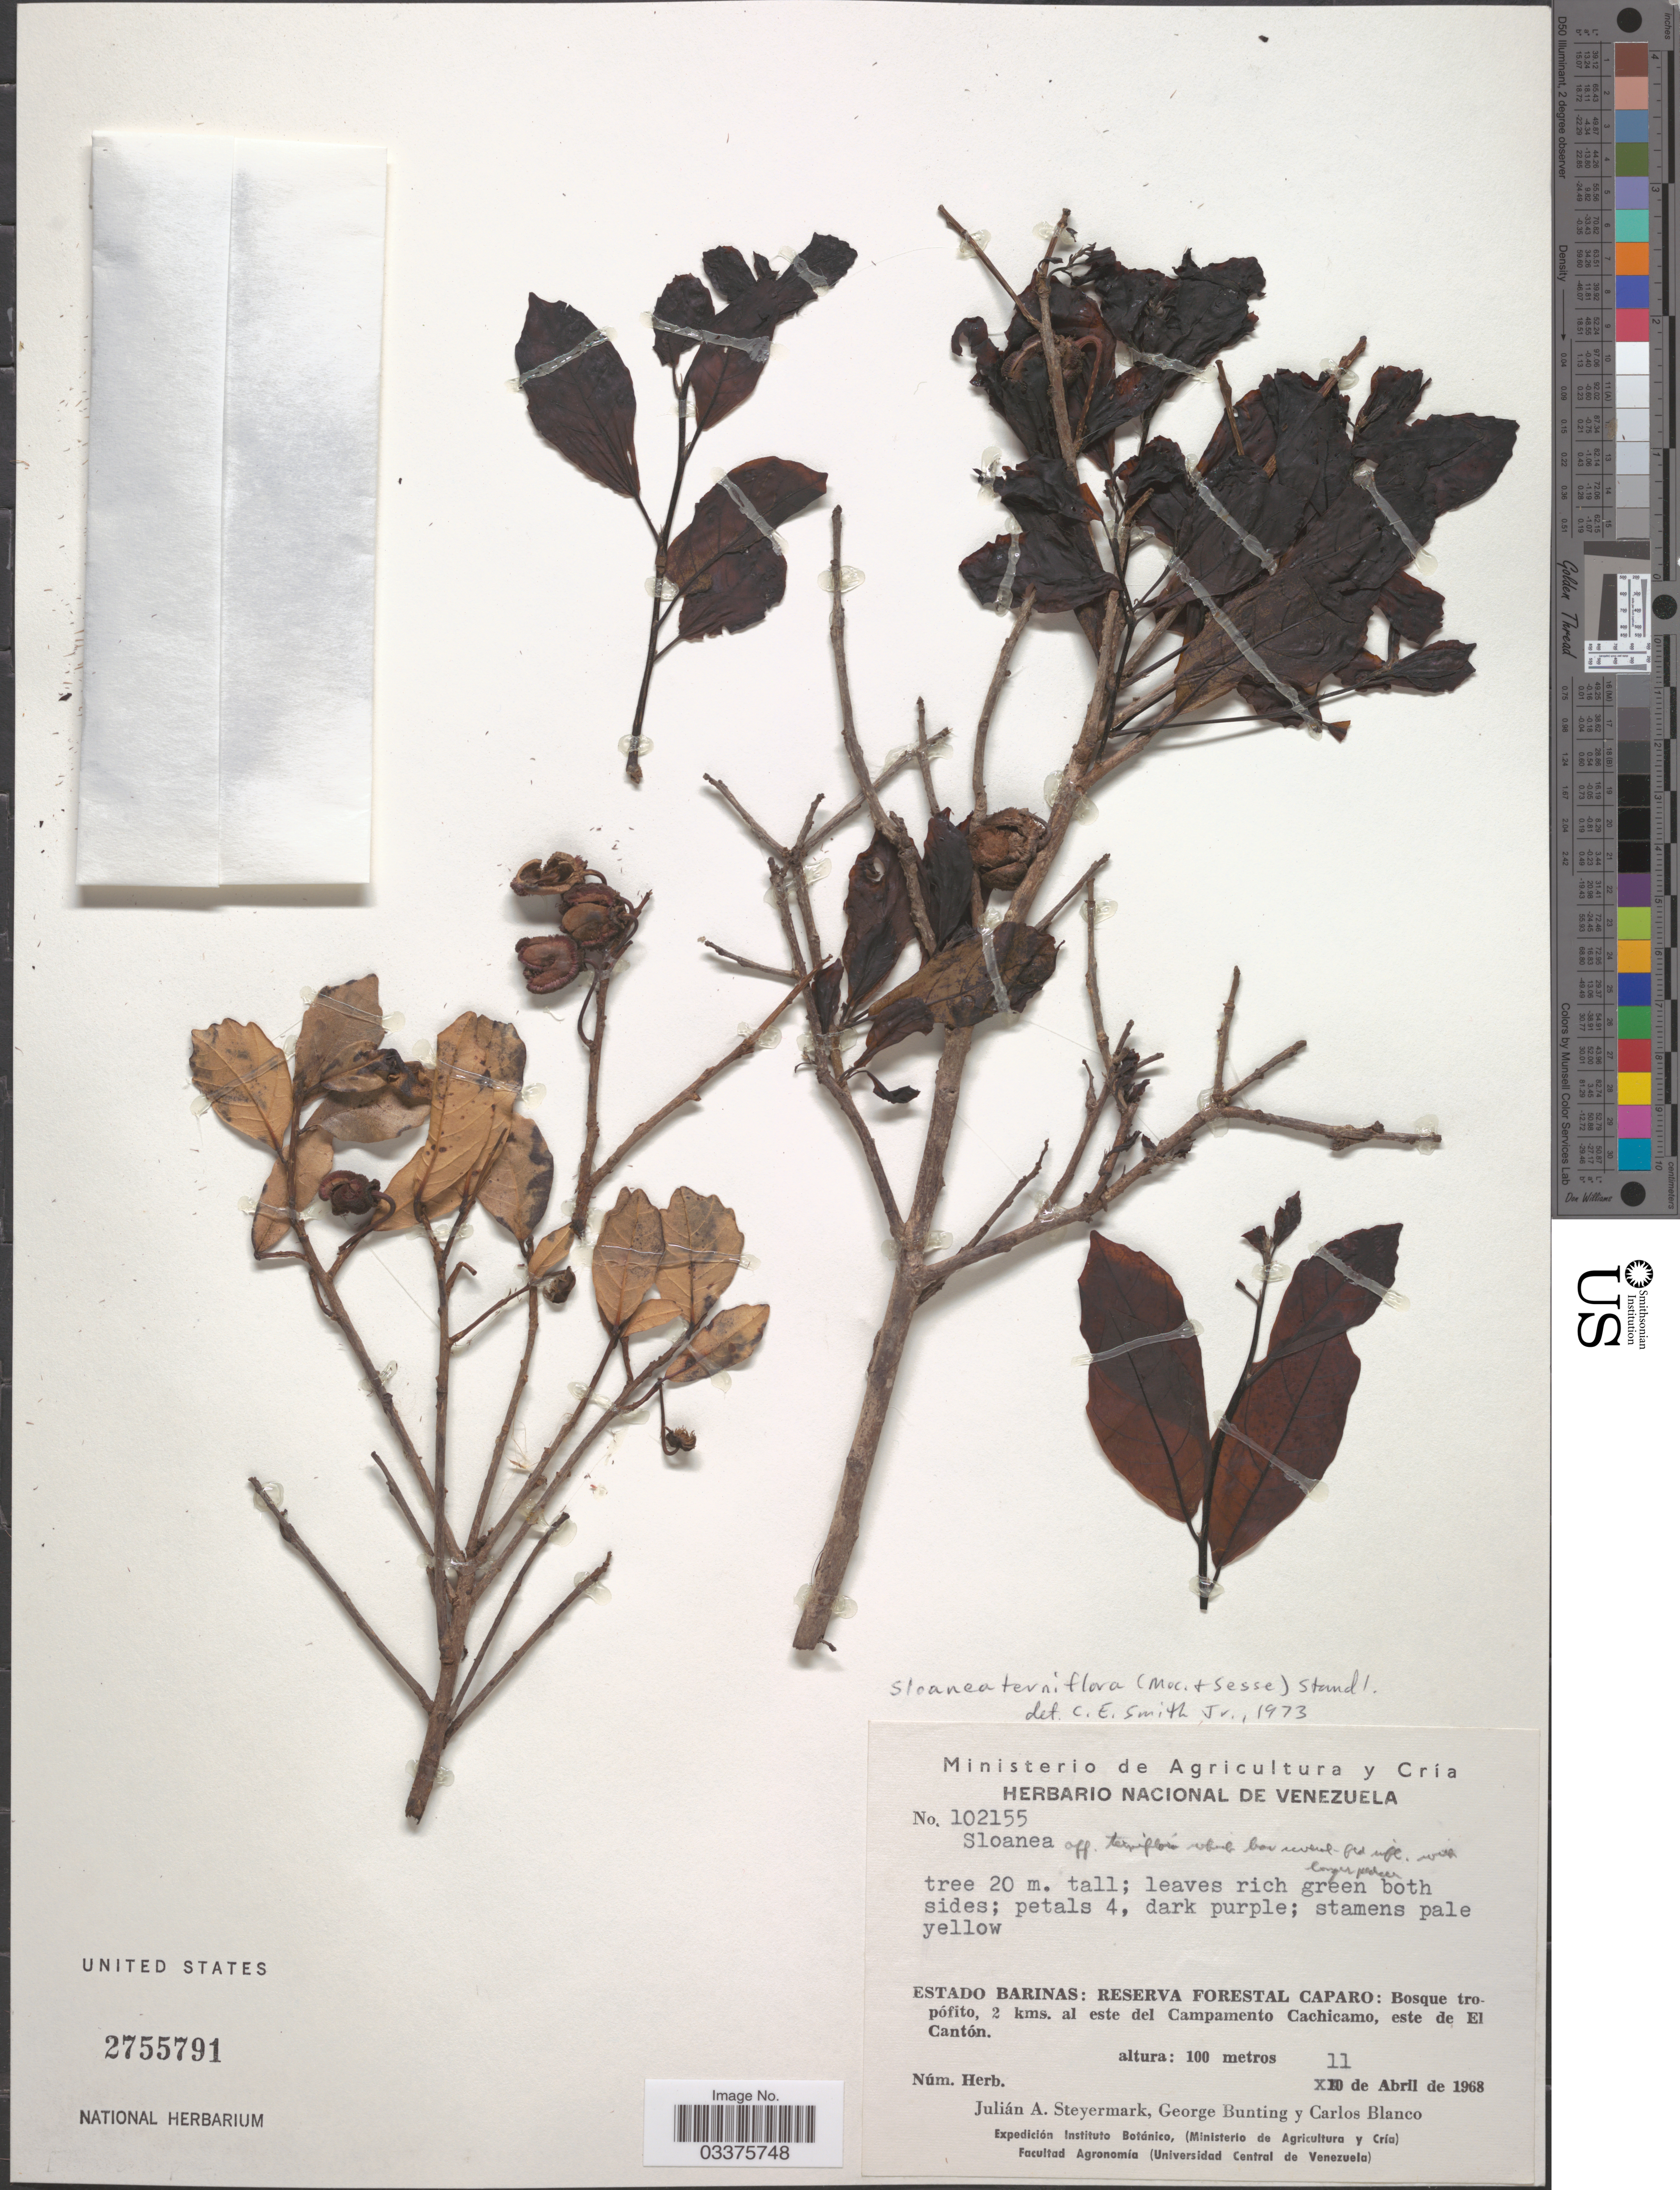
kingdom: Plantae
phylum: Tracheophyta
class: Magnoliopsida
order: Oxalidales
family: Elaeocarpaceae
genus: Sloanea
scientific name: Sloanea terniflora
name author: (Moc. & Sessé ex DC.) Standl.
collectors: J. Steyermark, G. S. Bunting & C. Blanco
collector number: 102155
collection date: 1968-04-11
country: Venezuela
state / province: Barinas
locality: Reserva Forestal Caparo: Bosque tropófito, 2 kms. al este del Campamento Cachicamo, este de El Cantón.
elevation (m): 100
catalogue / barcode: US 2755791